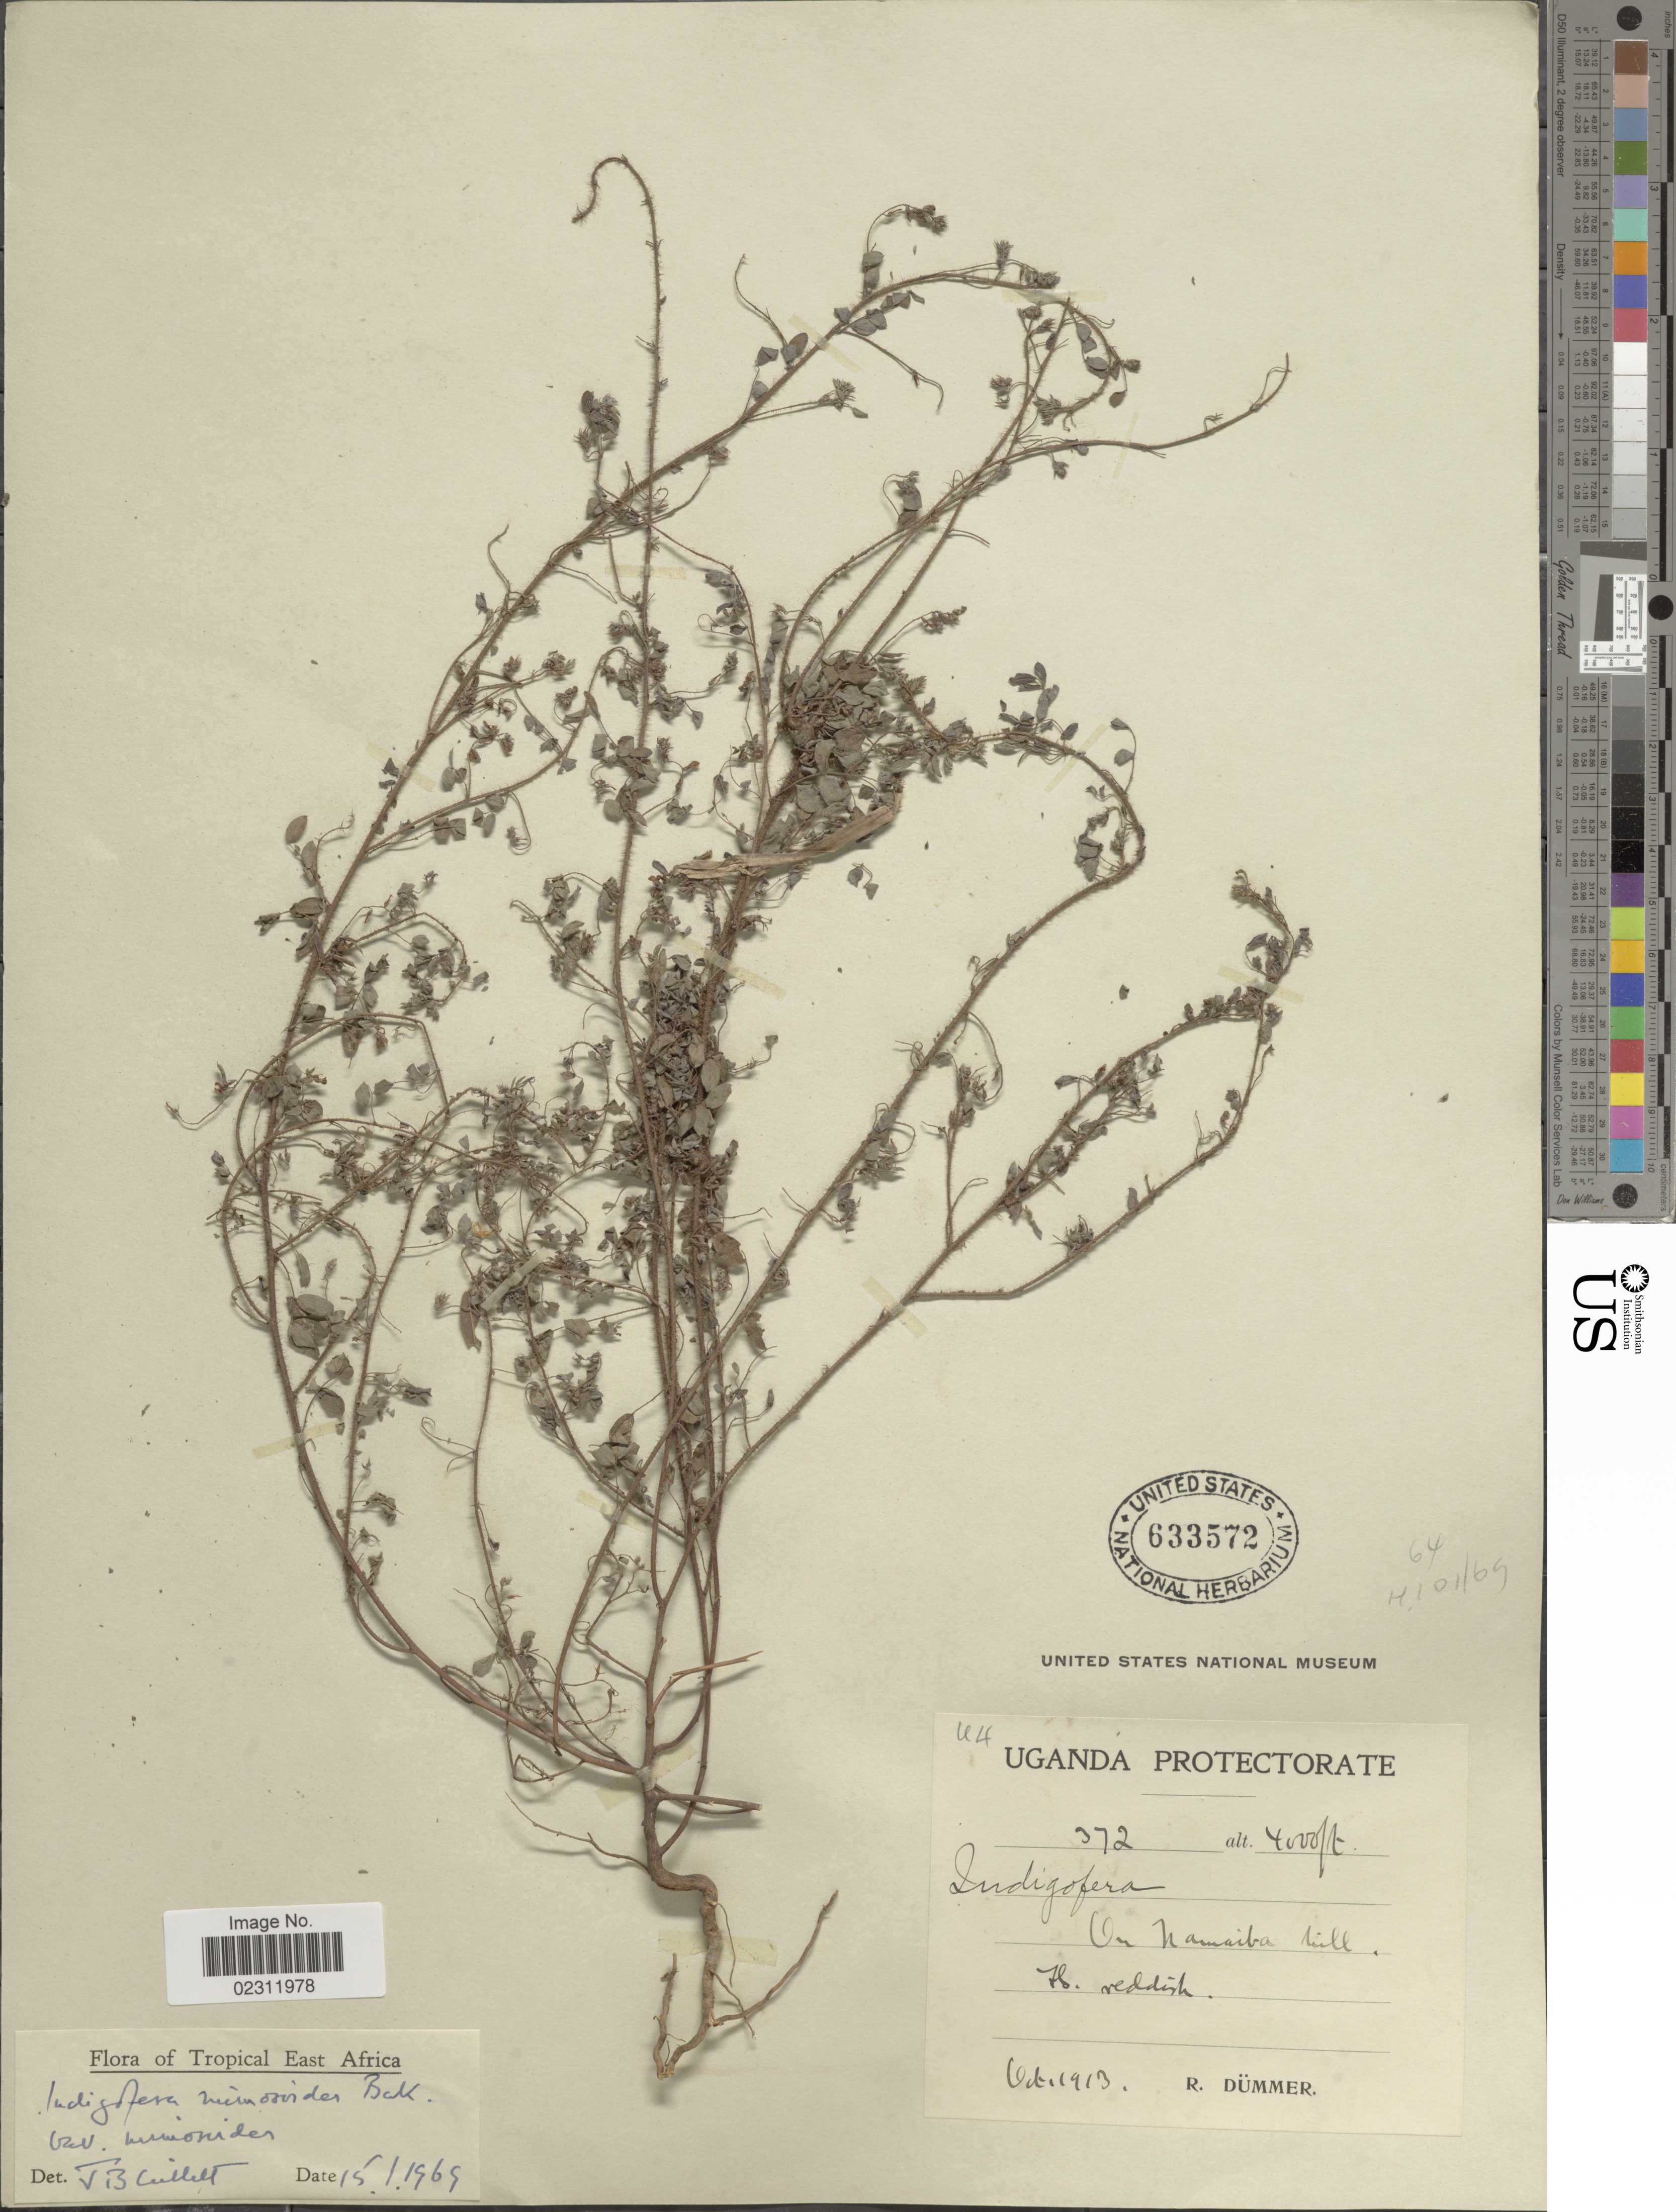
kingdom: Plantae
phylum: Tracheophyta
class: Magnoliopsida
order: Fabales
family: Fabaceae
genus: Indigofera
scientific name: Indigofera mimosoides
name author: Baker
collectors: R. A. Dümmer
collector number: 372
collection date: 1913-10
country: Uganda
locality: Uganda Protectorate, Namaiba hill, Tropical East Africa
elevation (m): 1219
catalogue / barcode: US 633572